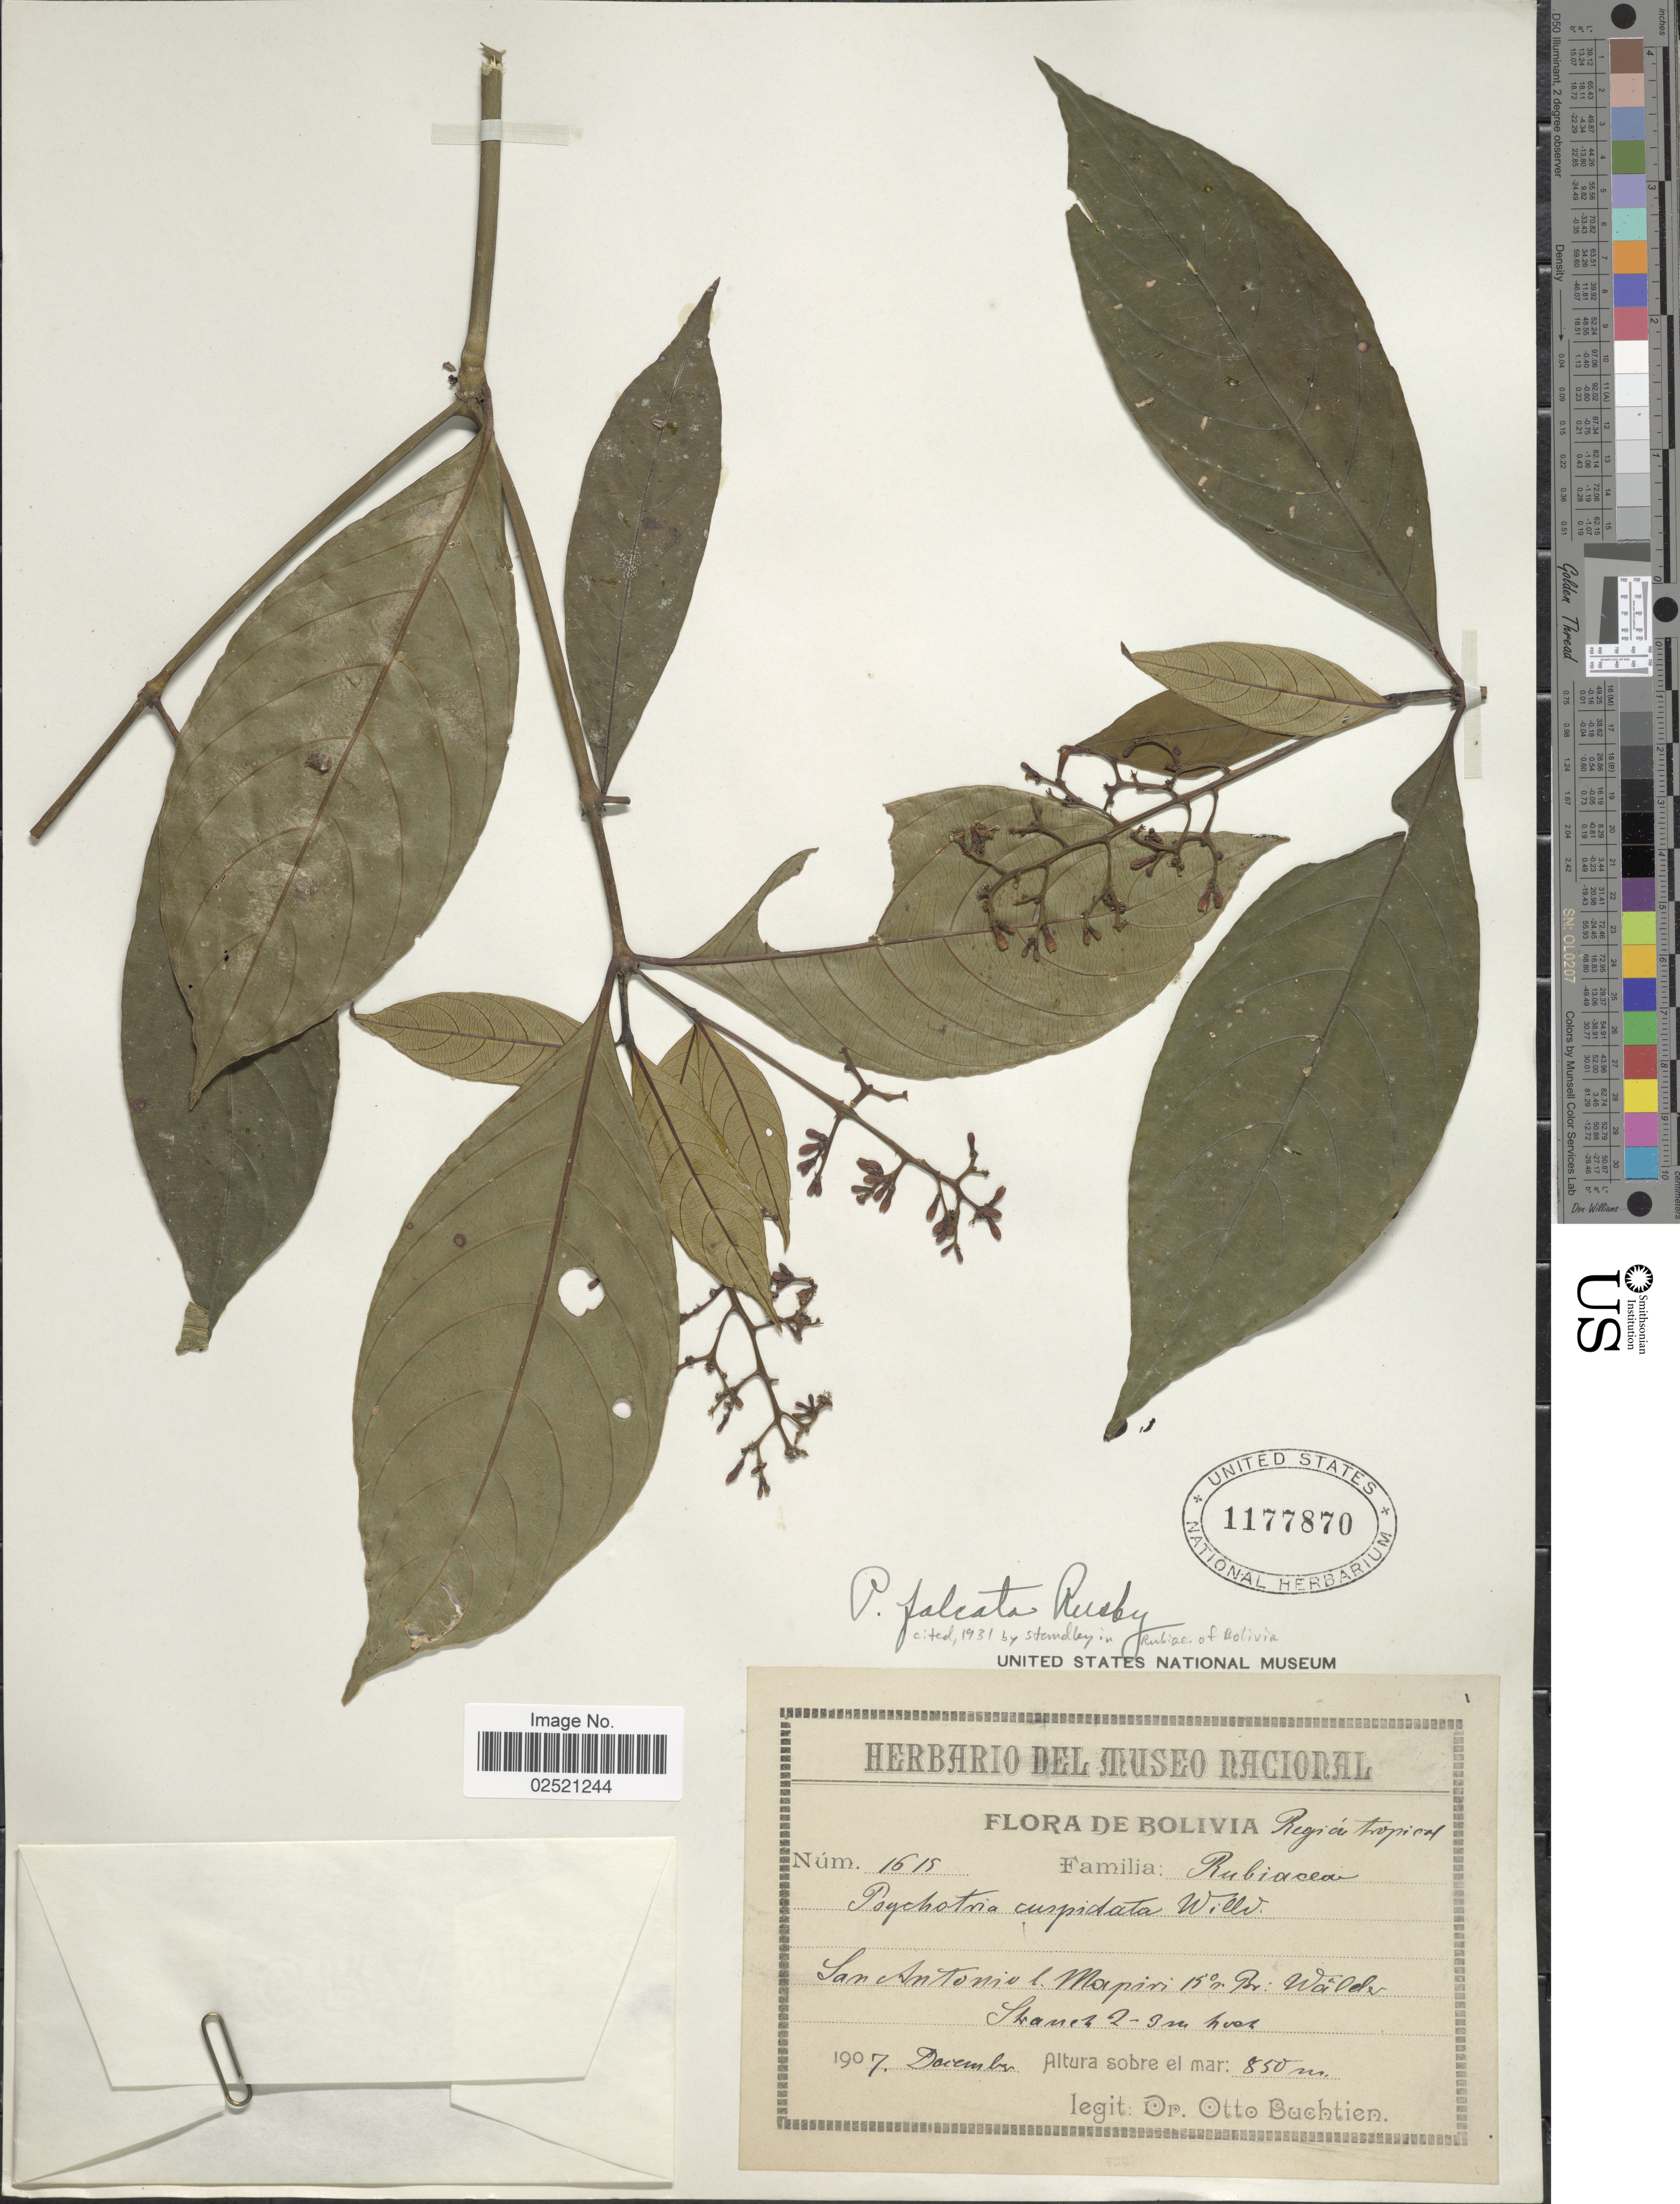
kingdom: Plantae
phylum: Tracheophyta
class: Magnoliopsida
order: Gentianales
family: Rubiaceae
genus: Psychotria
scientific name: Psychotria falcata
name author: Rusby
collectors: O. Buchtien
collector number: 1615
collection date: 1907-12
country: Bolivia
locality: Region tropical, San Antonio l. Mapiri 15°s. Br.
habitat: Wälder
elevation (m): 850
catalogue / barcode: US 1177870